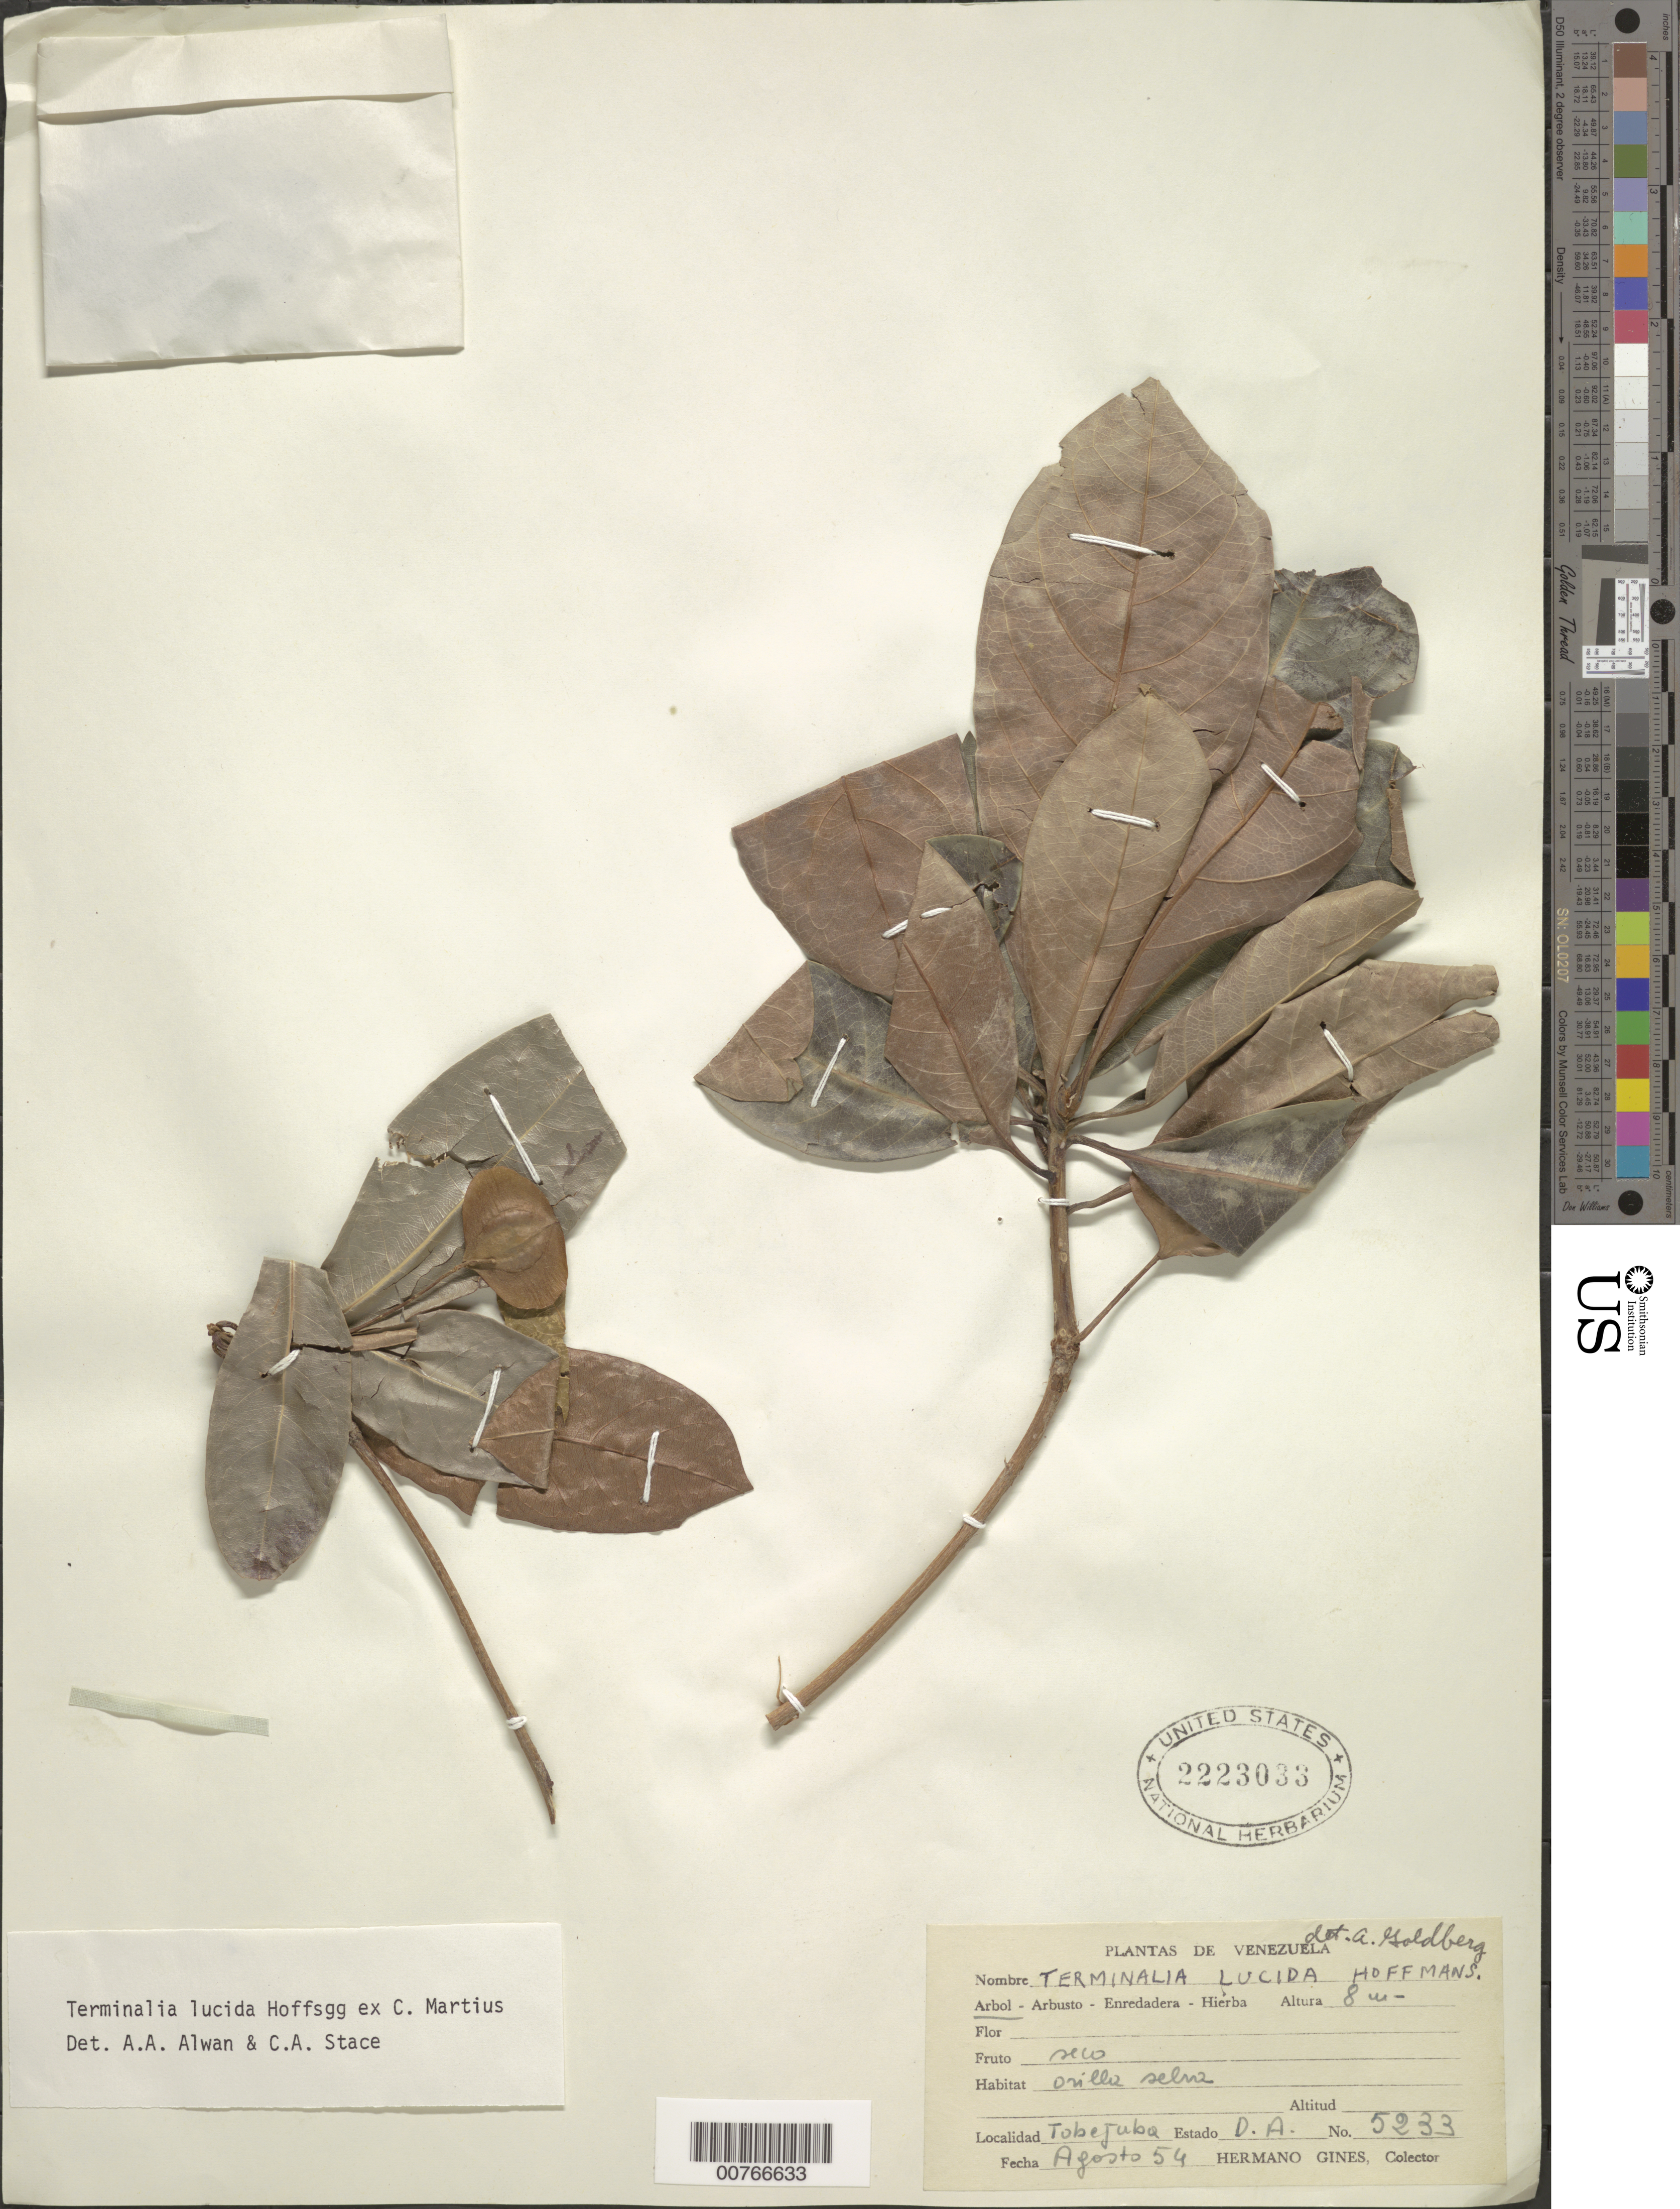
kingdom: Plantae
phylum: Tracheophyta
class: Magnoliopsida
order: Myrtales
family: Combretaceae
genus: Terminalia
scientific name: Terminalia lucida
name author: Hoffmanns. ex Mart.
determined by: Alwan, A. R.; Stace, C. A.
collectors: H. Gines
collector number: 5233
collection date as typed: Aug-54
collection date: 1954-08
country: Venezuela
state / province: Delta Amacuro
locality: Tobejuba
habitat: Orilla selva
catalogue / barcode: US 2223033